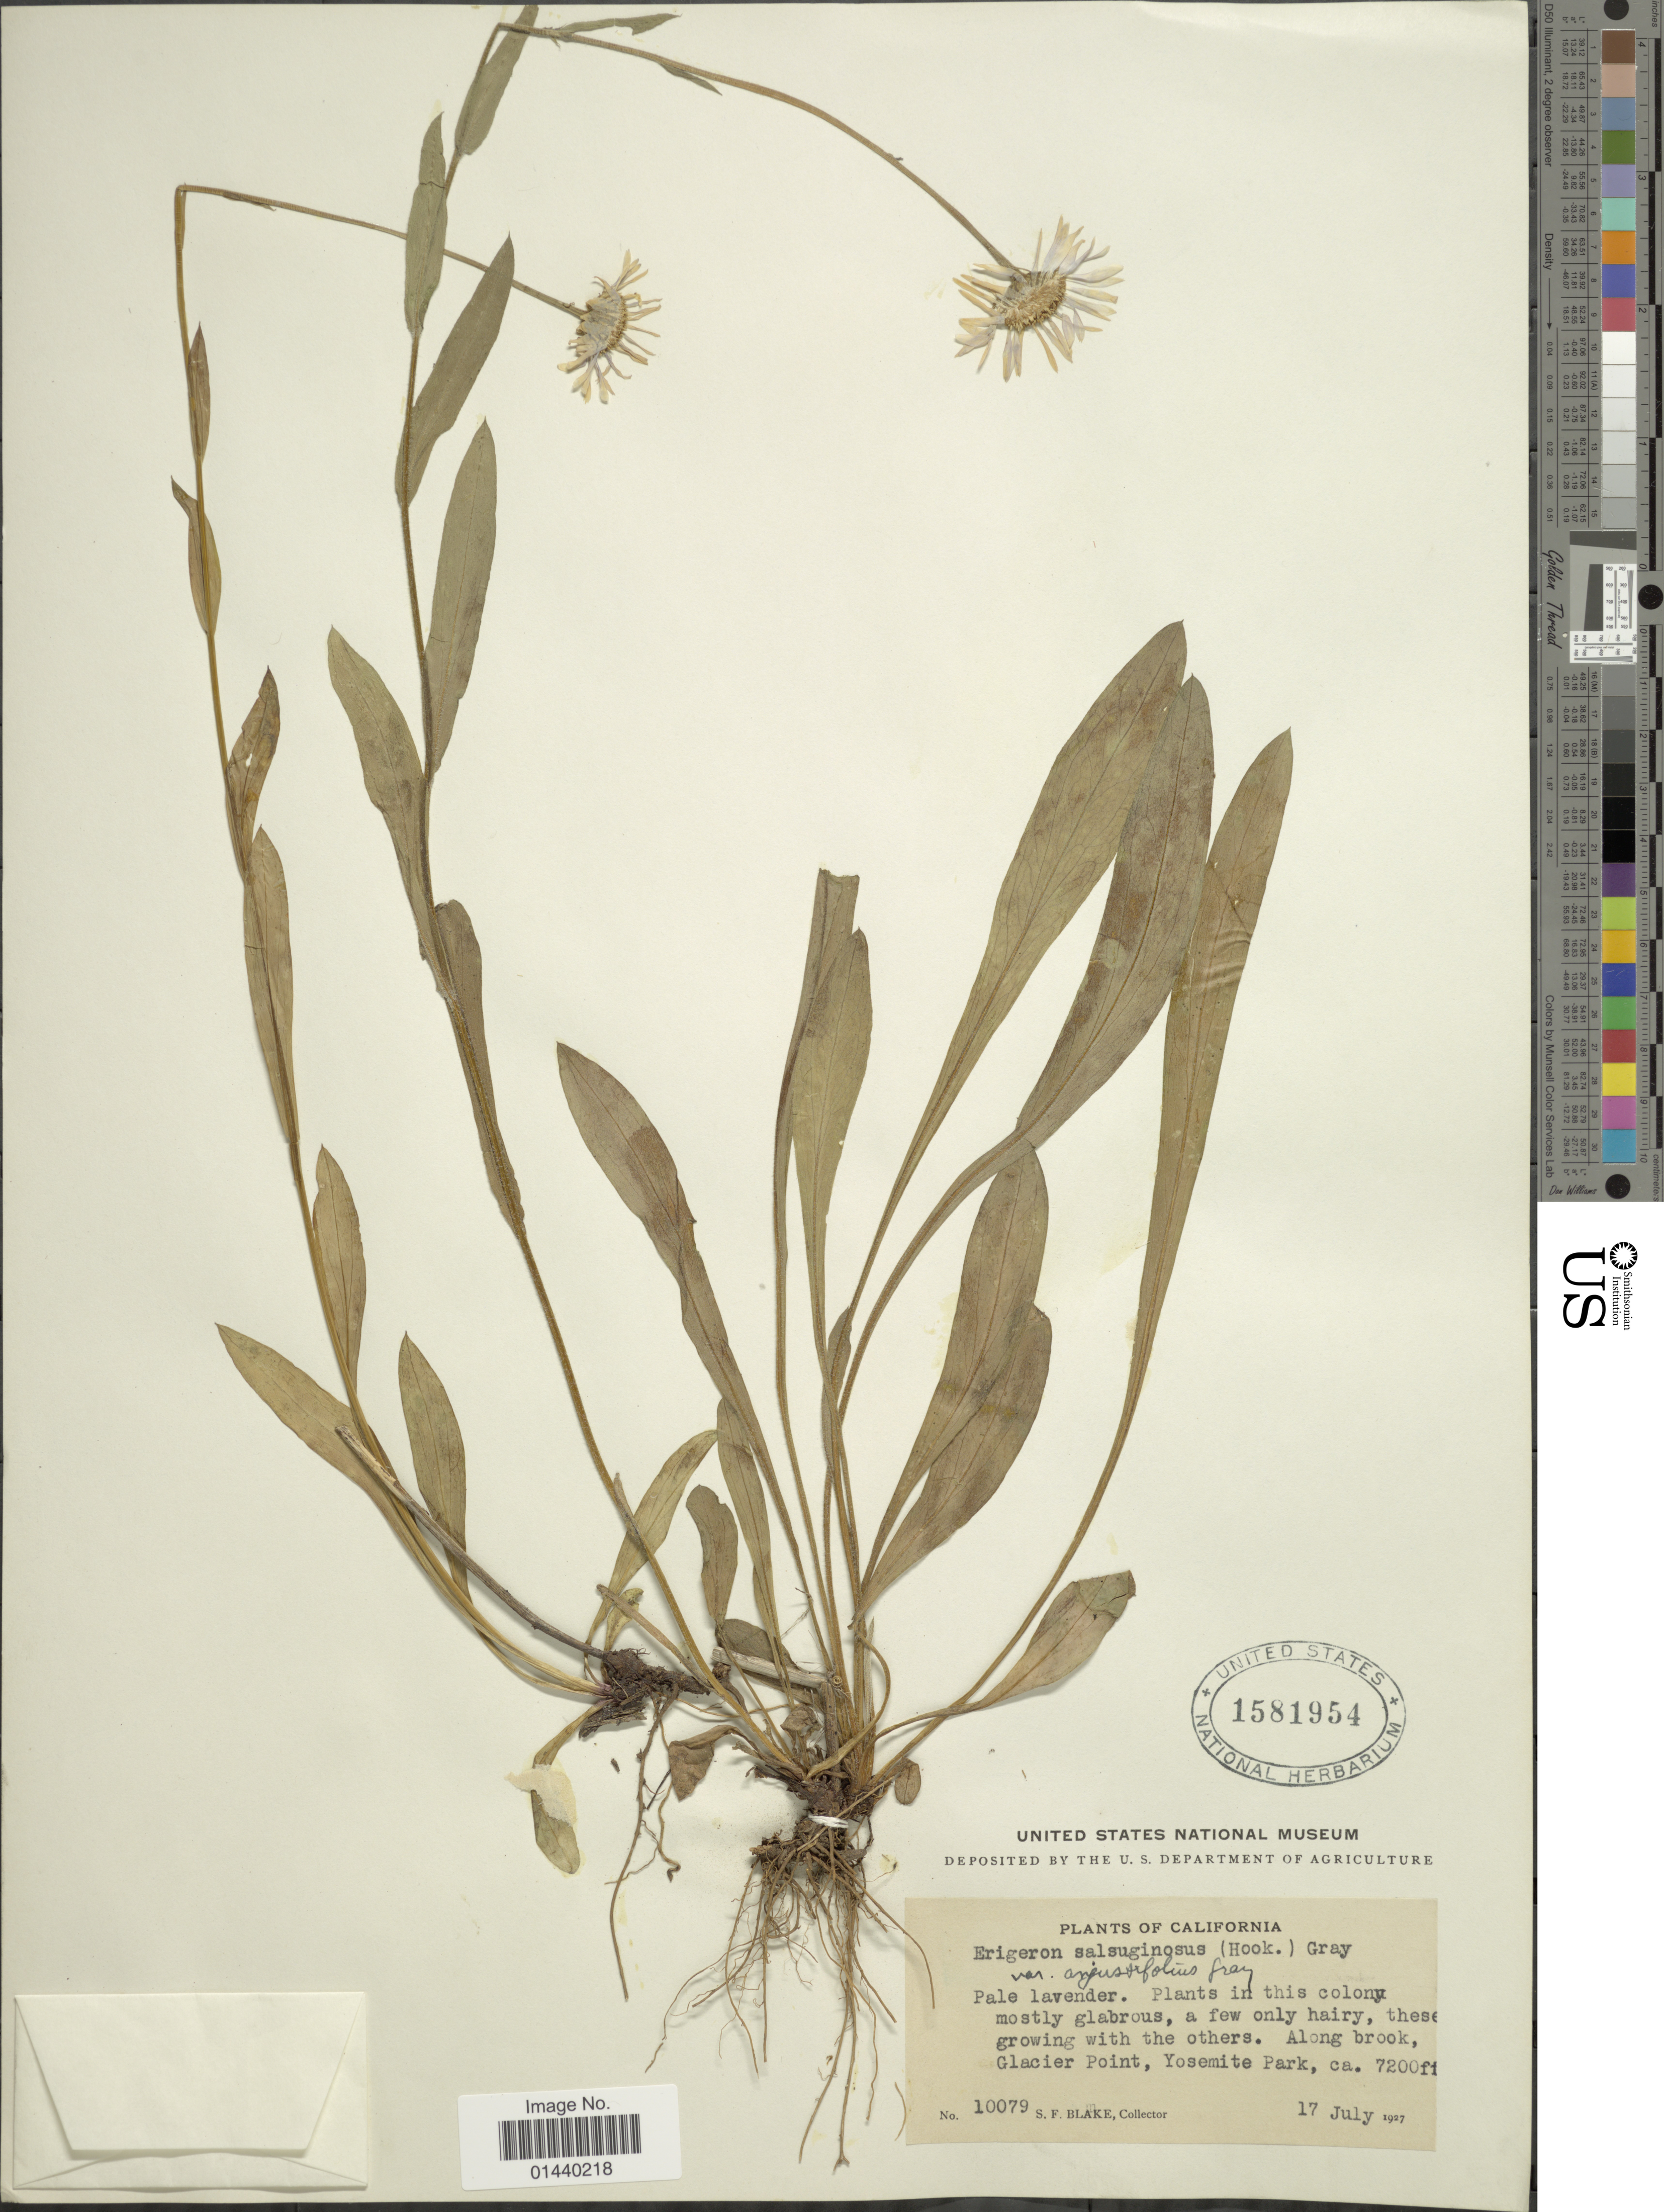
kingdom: Plantae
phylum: Tracheophyta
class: Magnoliopsida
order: Asterales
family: Asteraceae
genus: Erigeron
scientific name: Erigeron salsuginosus var. angustifolius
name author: A. Gray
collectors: S. Blake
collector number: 10079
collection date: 1927-07-17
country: United States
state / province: California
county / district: Mariposa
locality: Along brook, Glacier Point, Yosemite Park.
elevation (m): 2195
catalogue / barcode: US 1581954